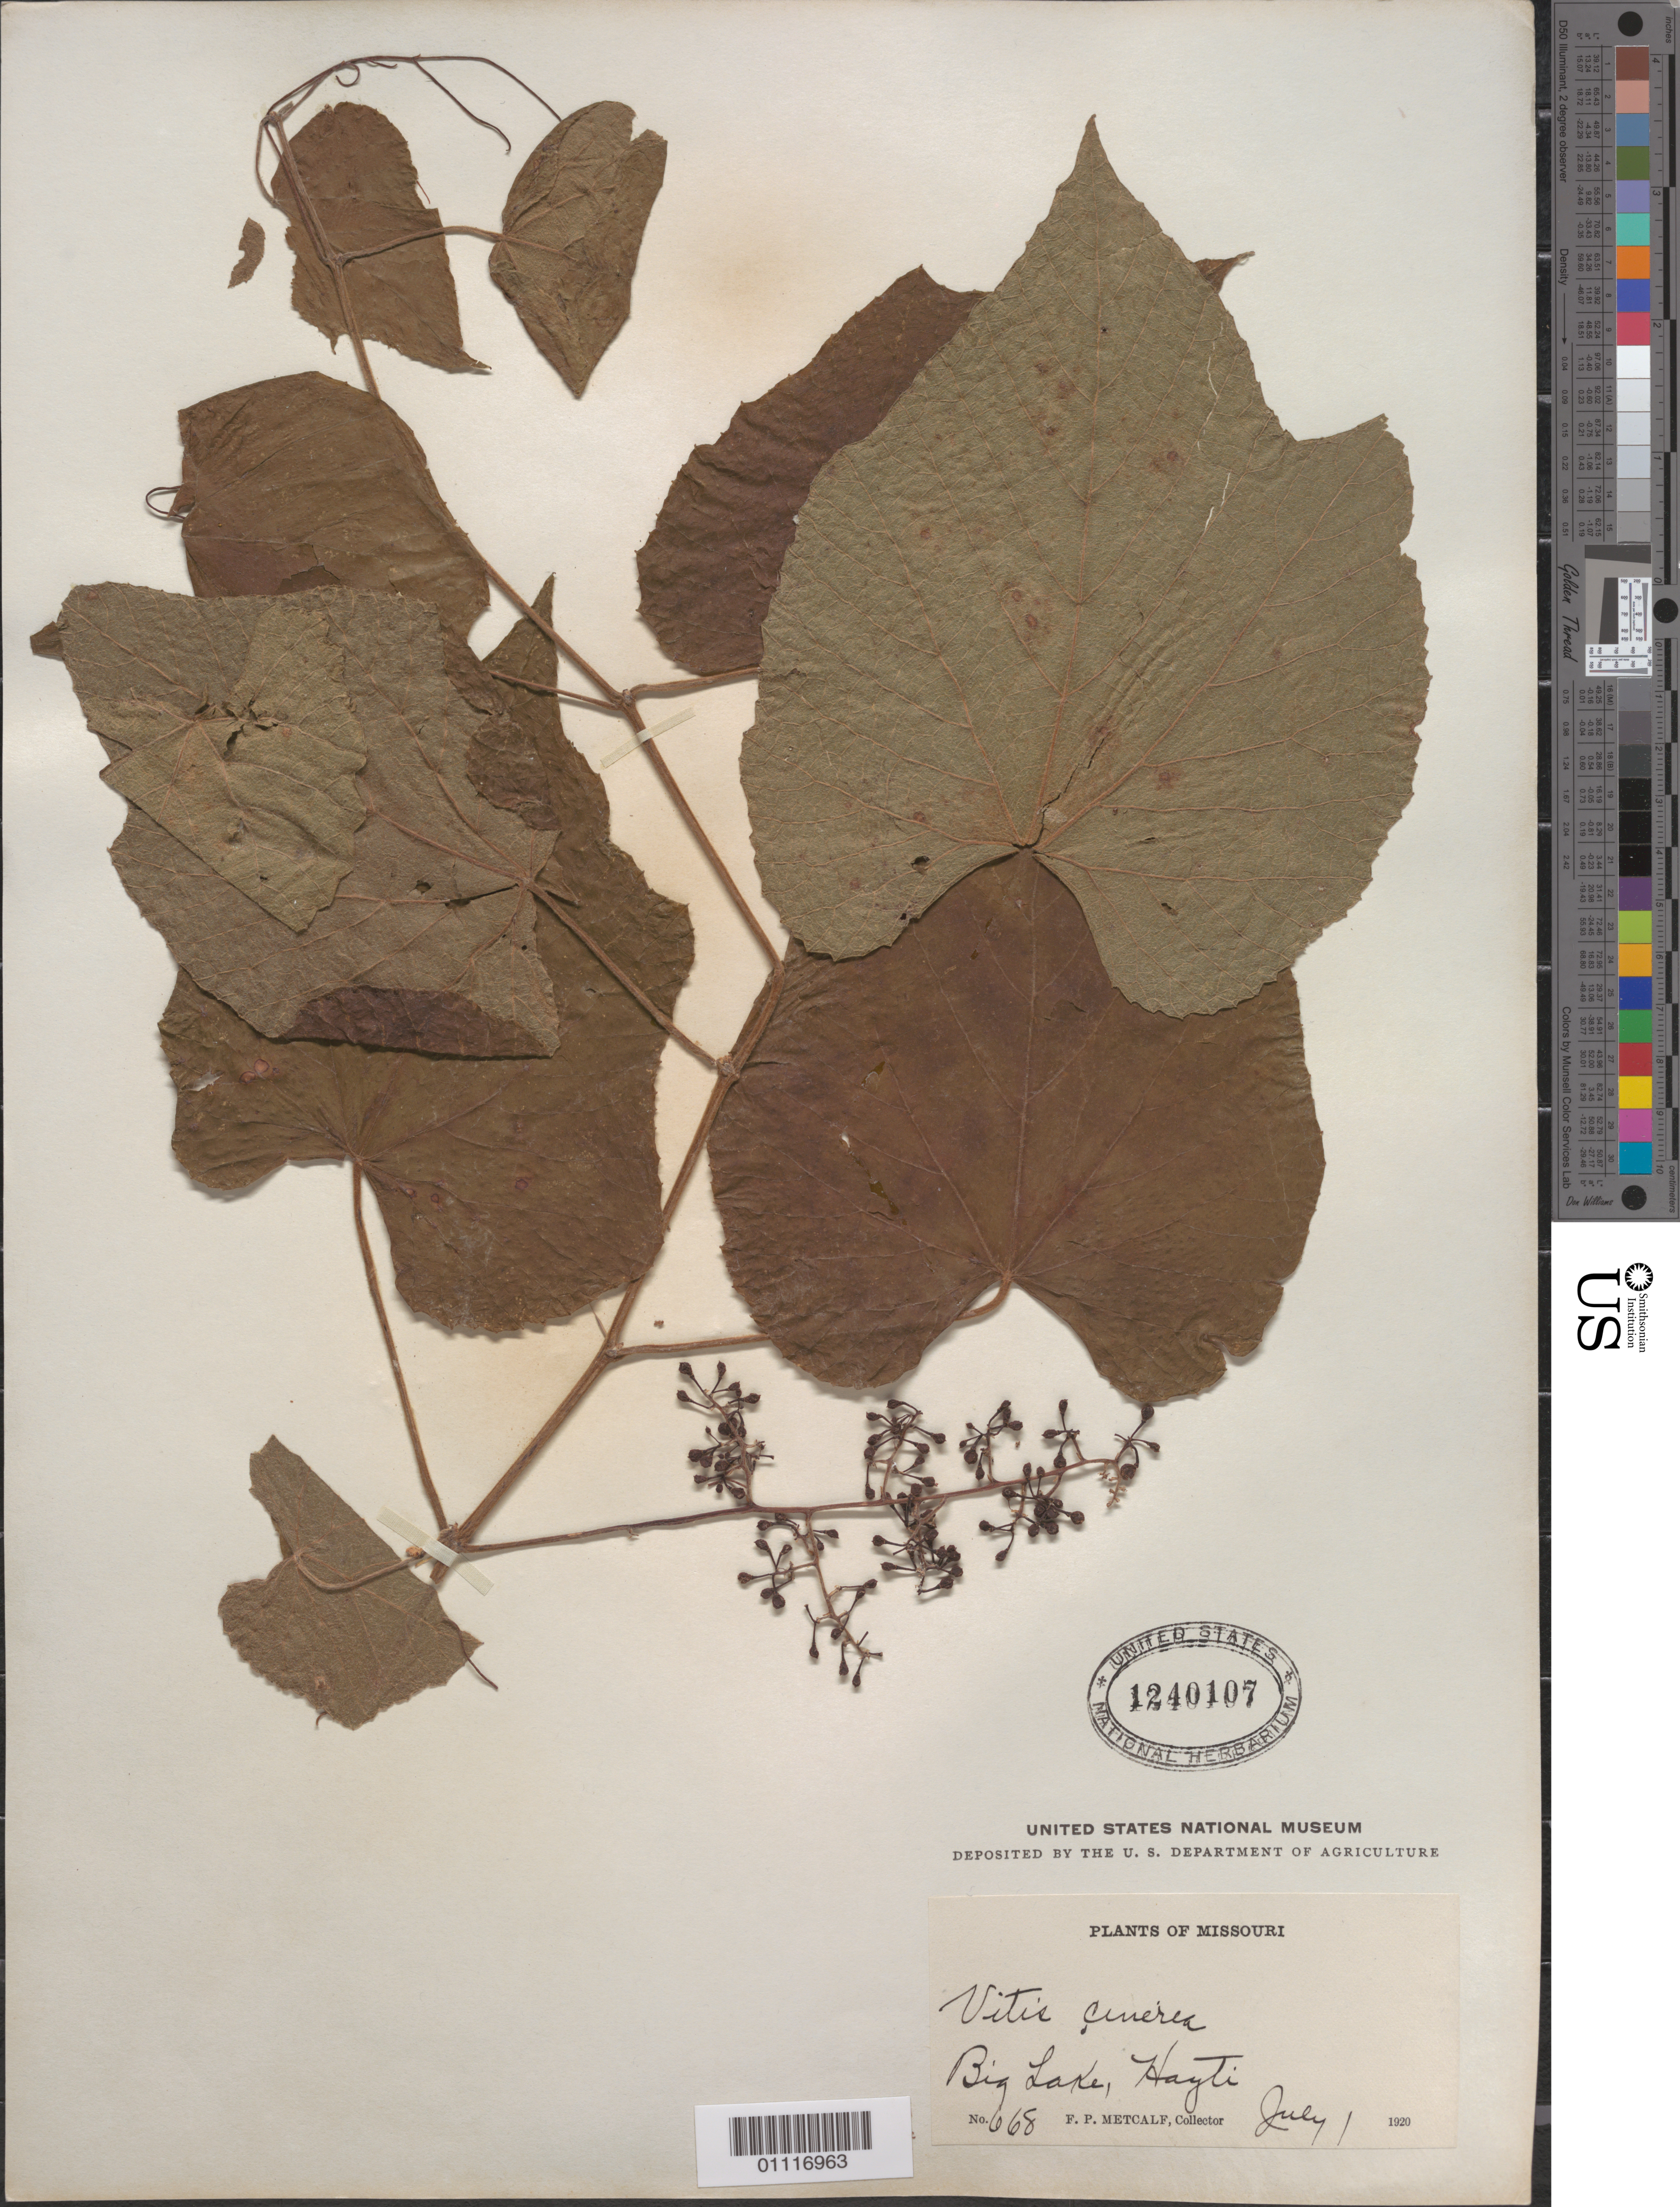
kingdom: Plantae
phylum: Tracheophyta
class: Magnoliopsida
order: Vitales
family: Vitaceae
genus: Vitis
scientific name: Vitis cinerea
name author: (Engelm.) Millardet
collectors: F. P. Metcalf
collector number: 668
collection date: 1920-07-01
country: United States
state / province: Missouri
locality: Big Lake, Hayti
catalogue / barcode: US 1240107